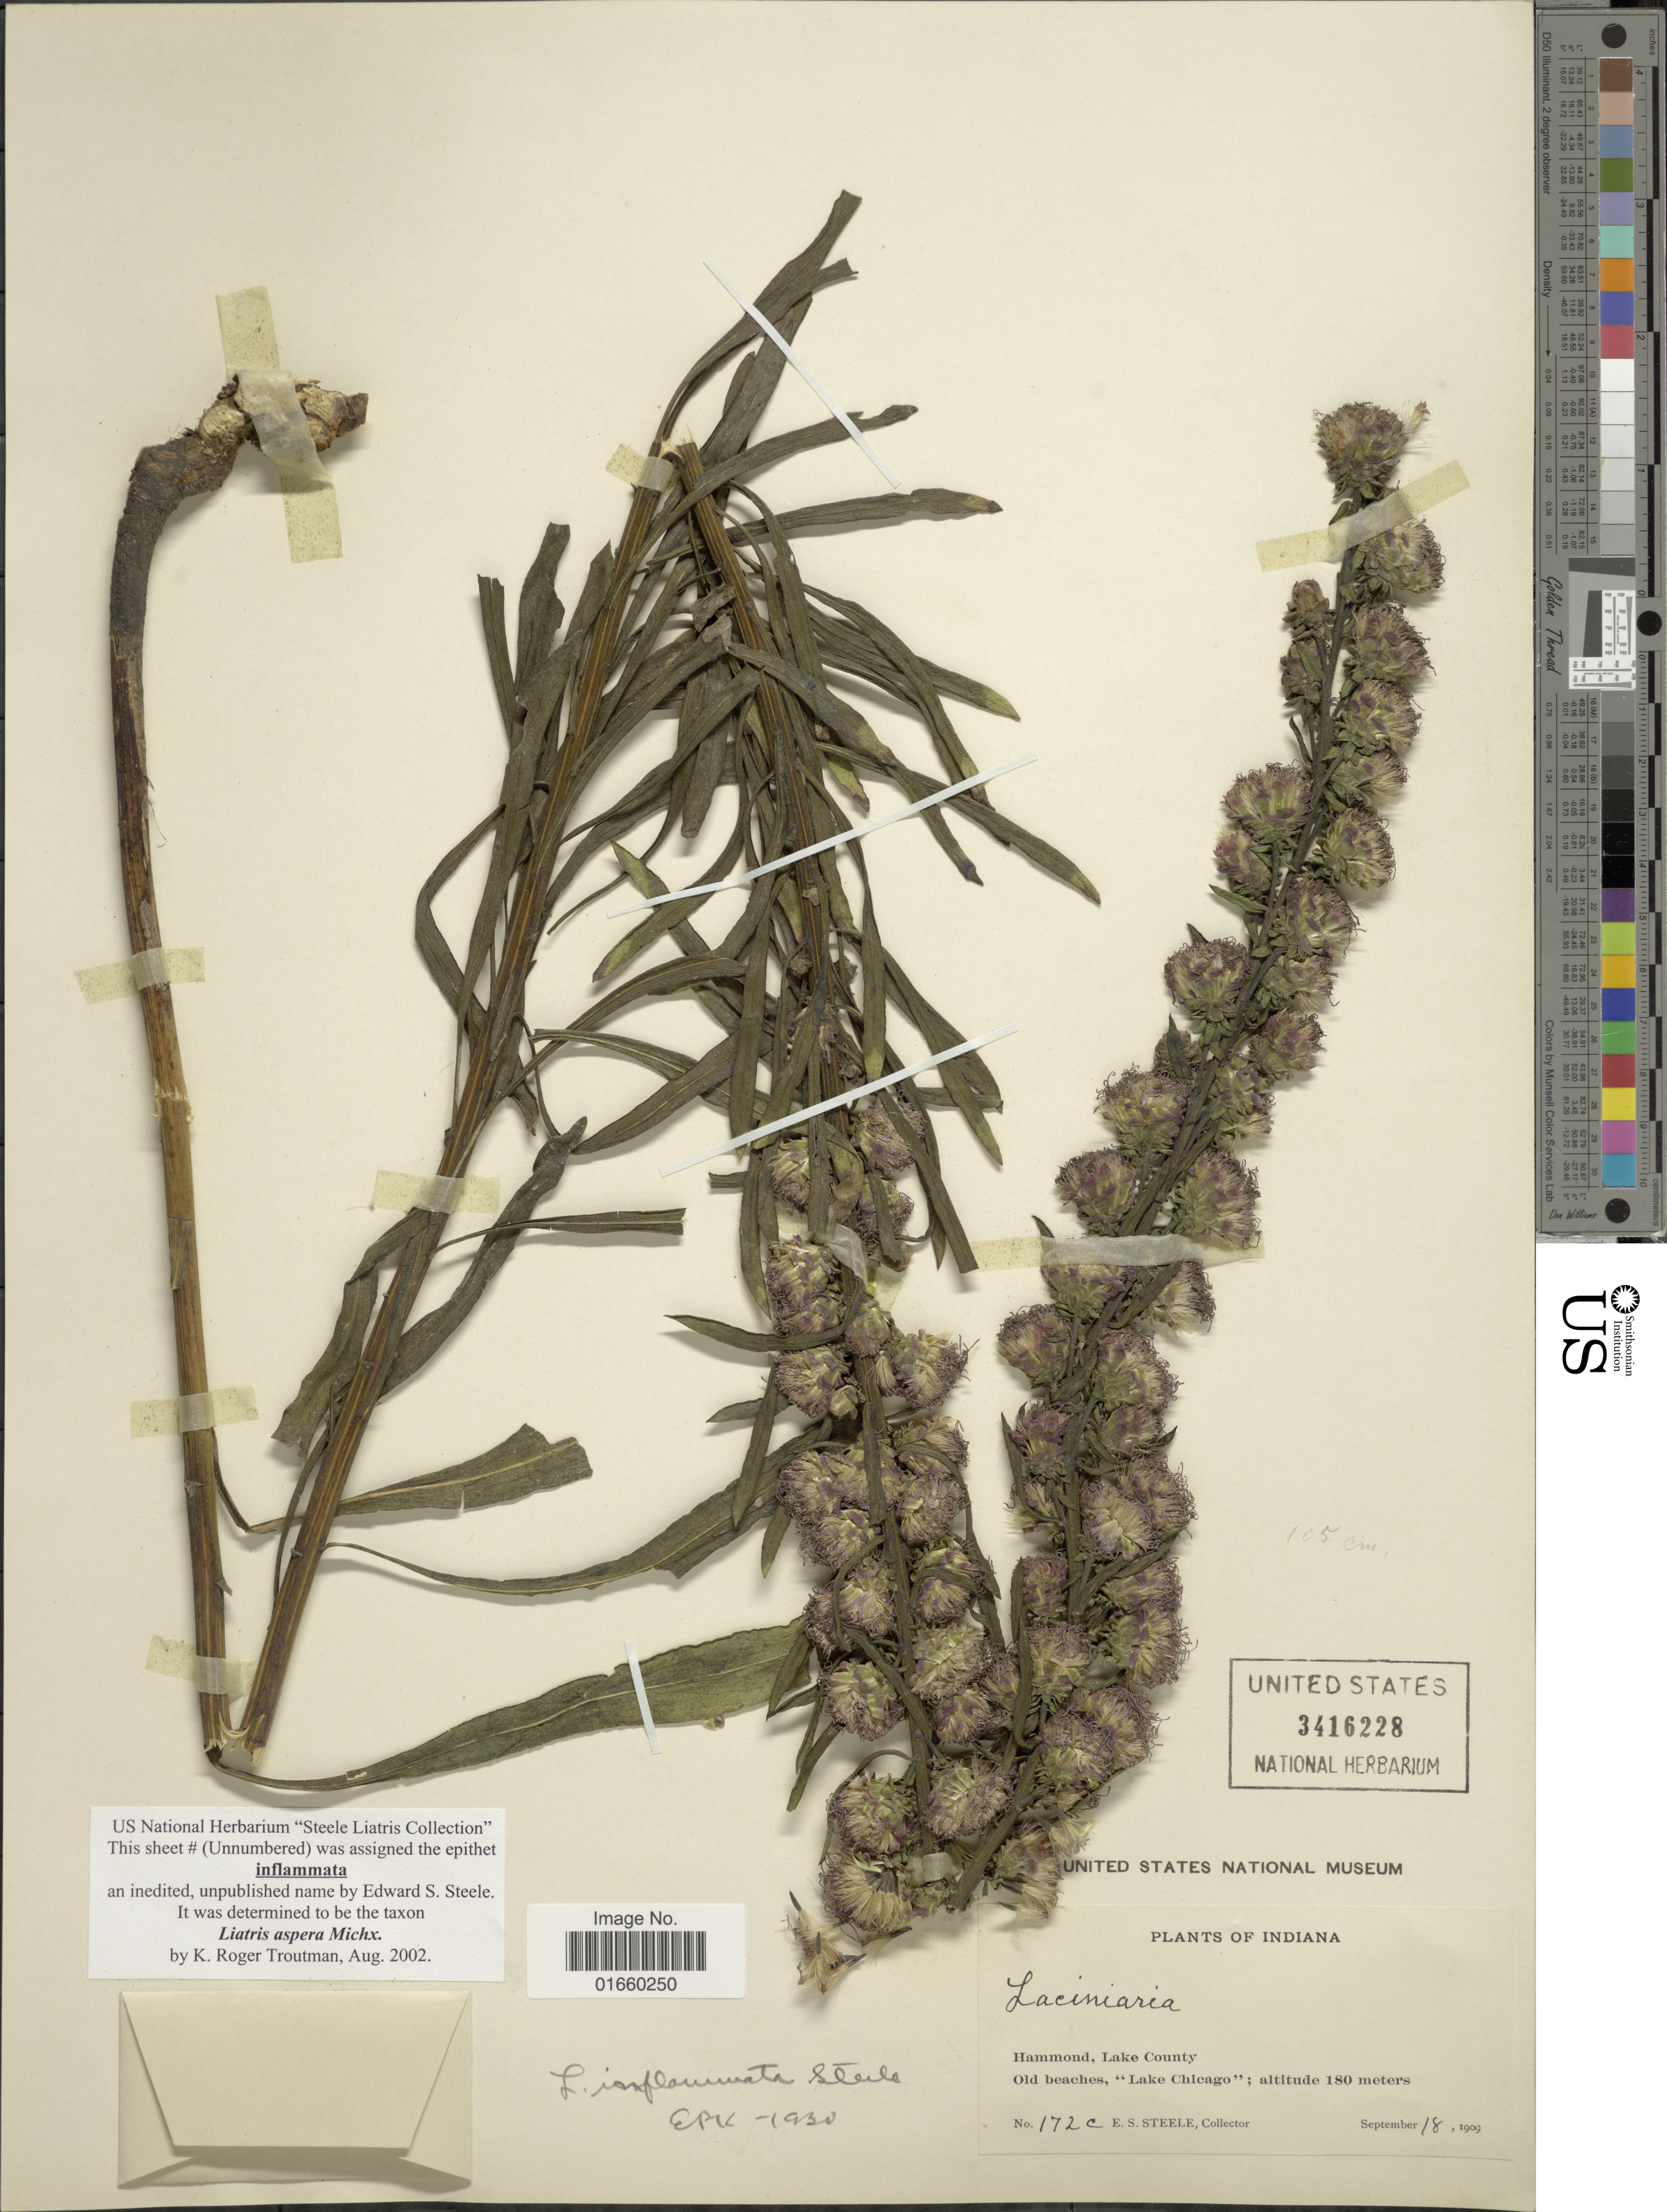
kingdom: Plantae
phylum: Tracheophyta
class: Magnoliopsida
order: Asterales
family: Asteraceae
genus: Liatris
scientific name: Liatris aspera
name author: Michx.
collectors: E. Steele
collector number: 172c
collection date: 1909-09-18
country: United States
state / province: Indiana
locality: Hammond, Lake County, OId beaches, "Lake Chicago"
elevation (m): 180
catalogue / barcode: US 3416228